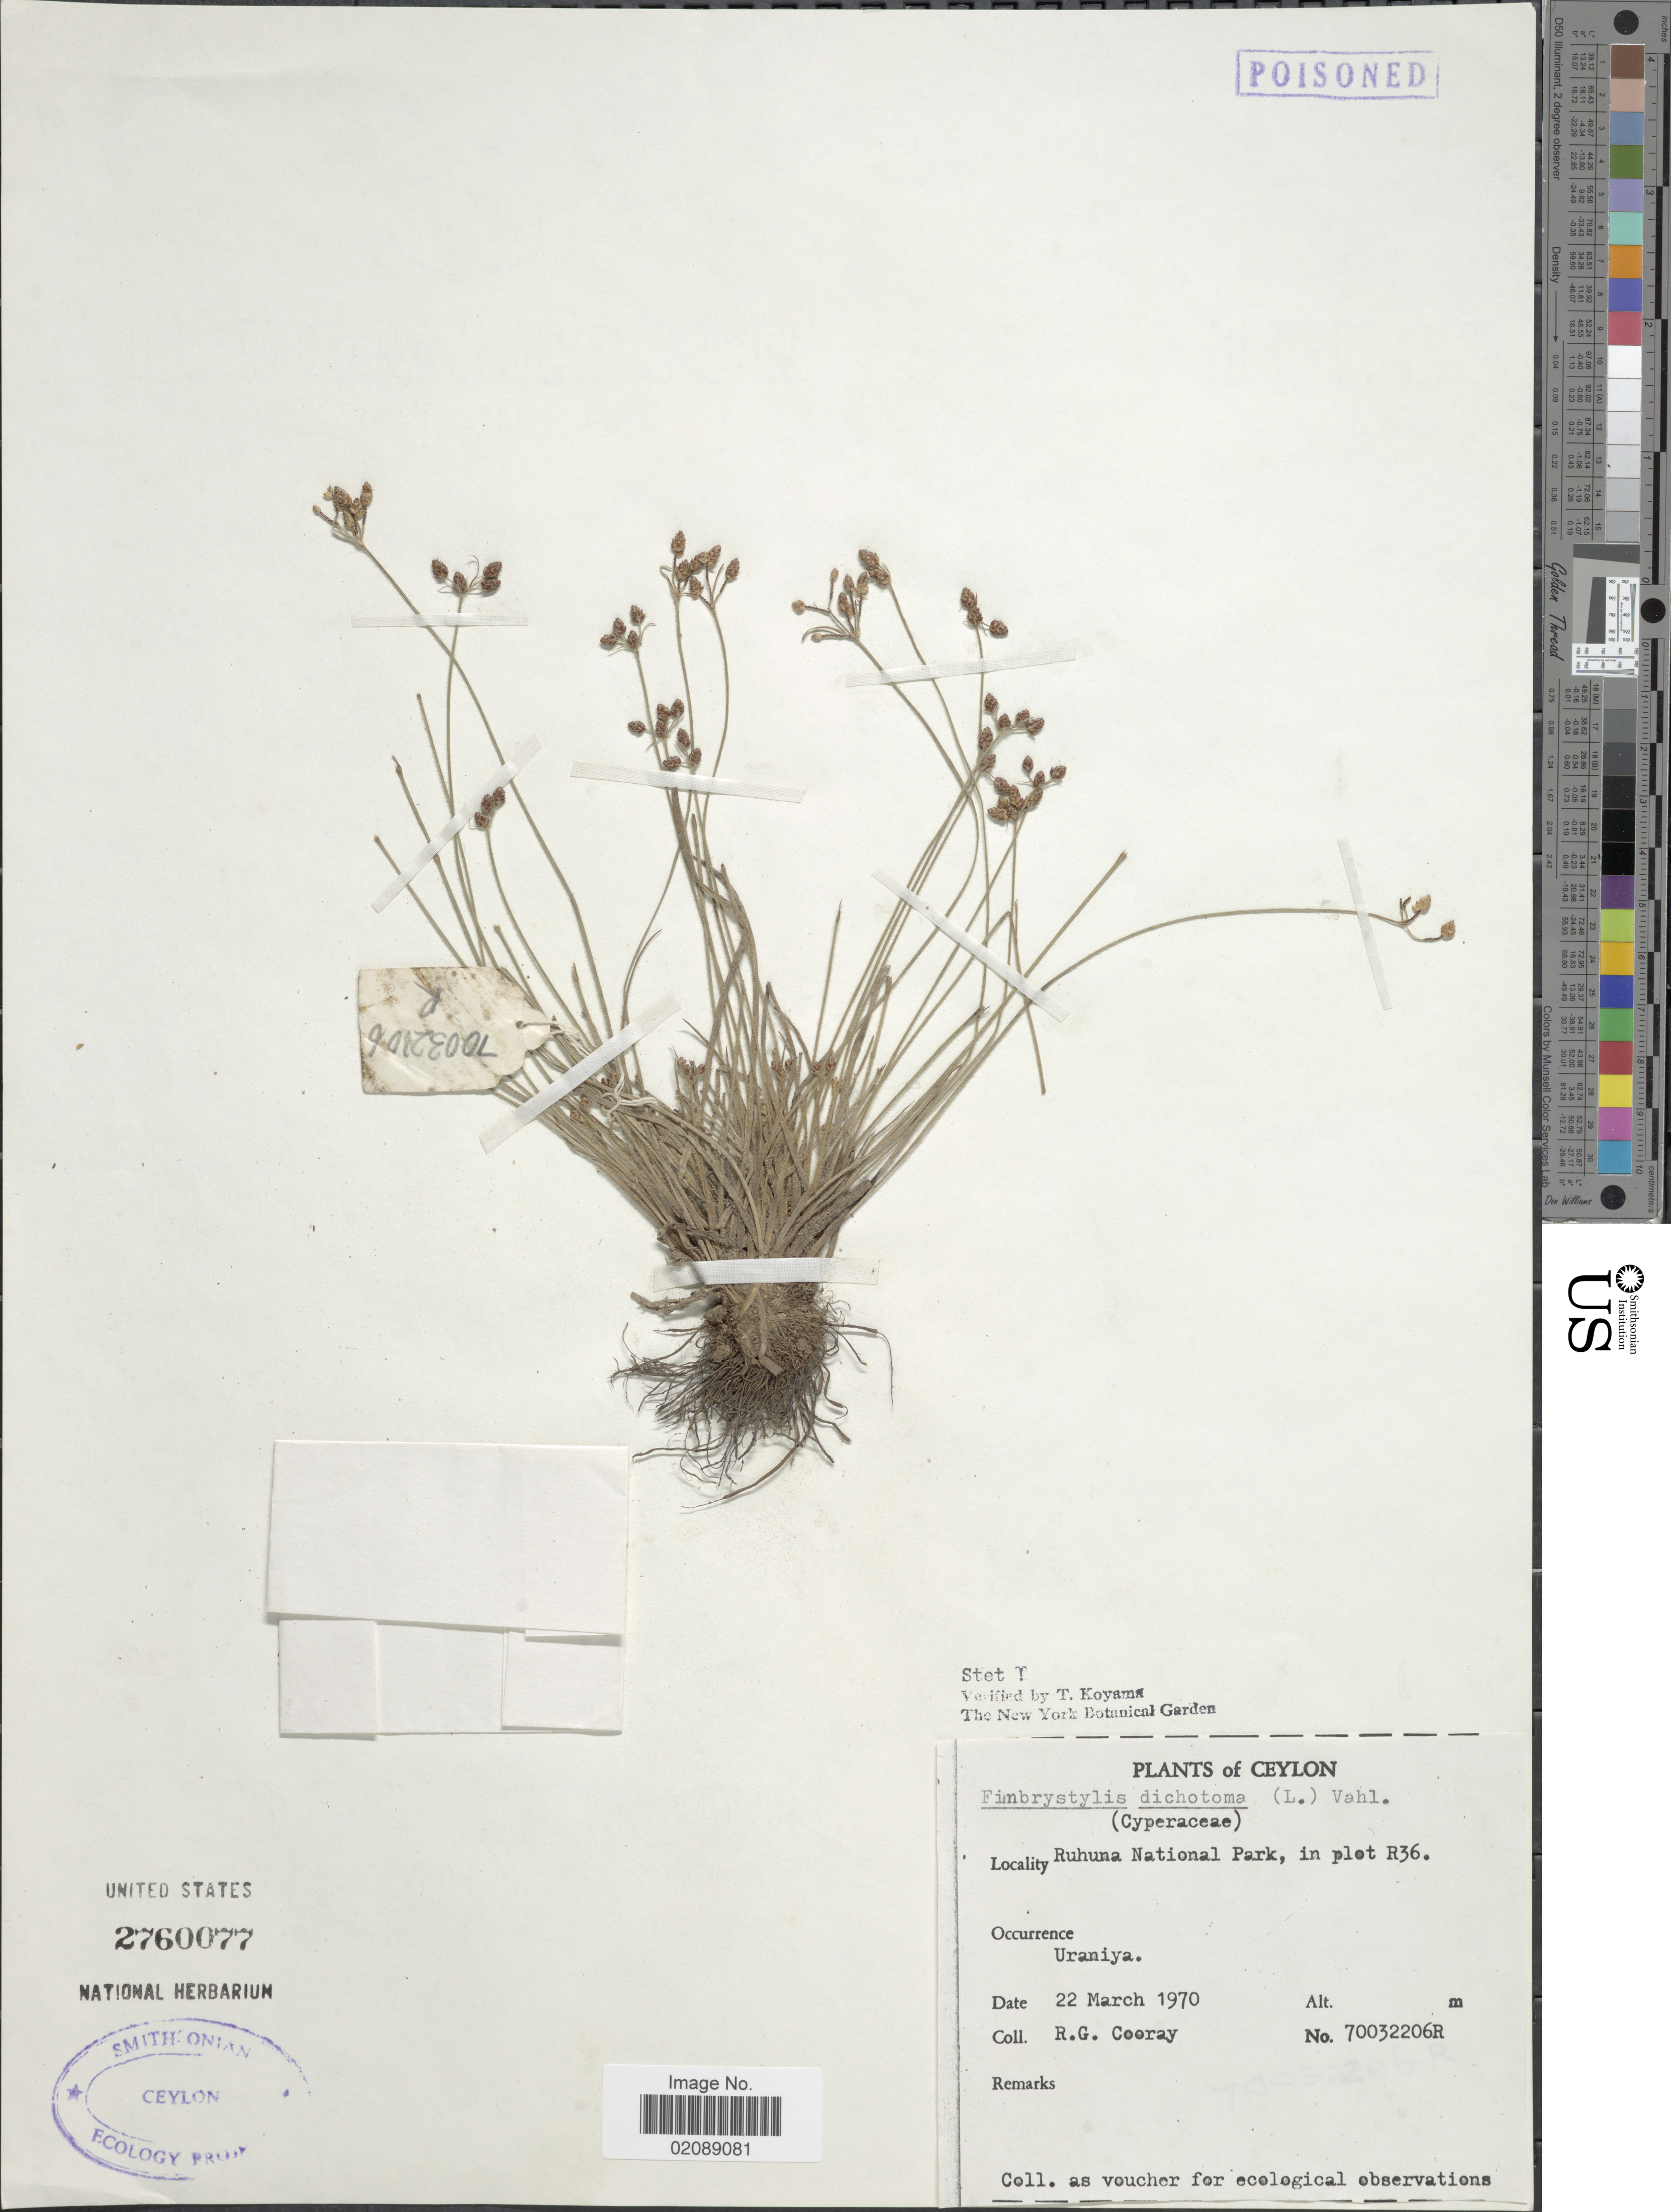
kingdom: Plantae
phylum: Tracheophyta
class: Liliopsida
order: Poales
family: Cyperaceae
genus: Fimbristylis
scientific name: Fimbristylis dichotoma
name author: (L.) Vahl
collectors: R. Cooray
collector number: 70032206R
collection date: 1970-03-22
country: Sri Lanka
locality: Ceylon, Ruhuna National Park, in plot R36, Uraniya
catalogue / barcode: US 2760077